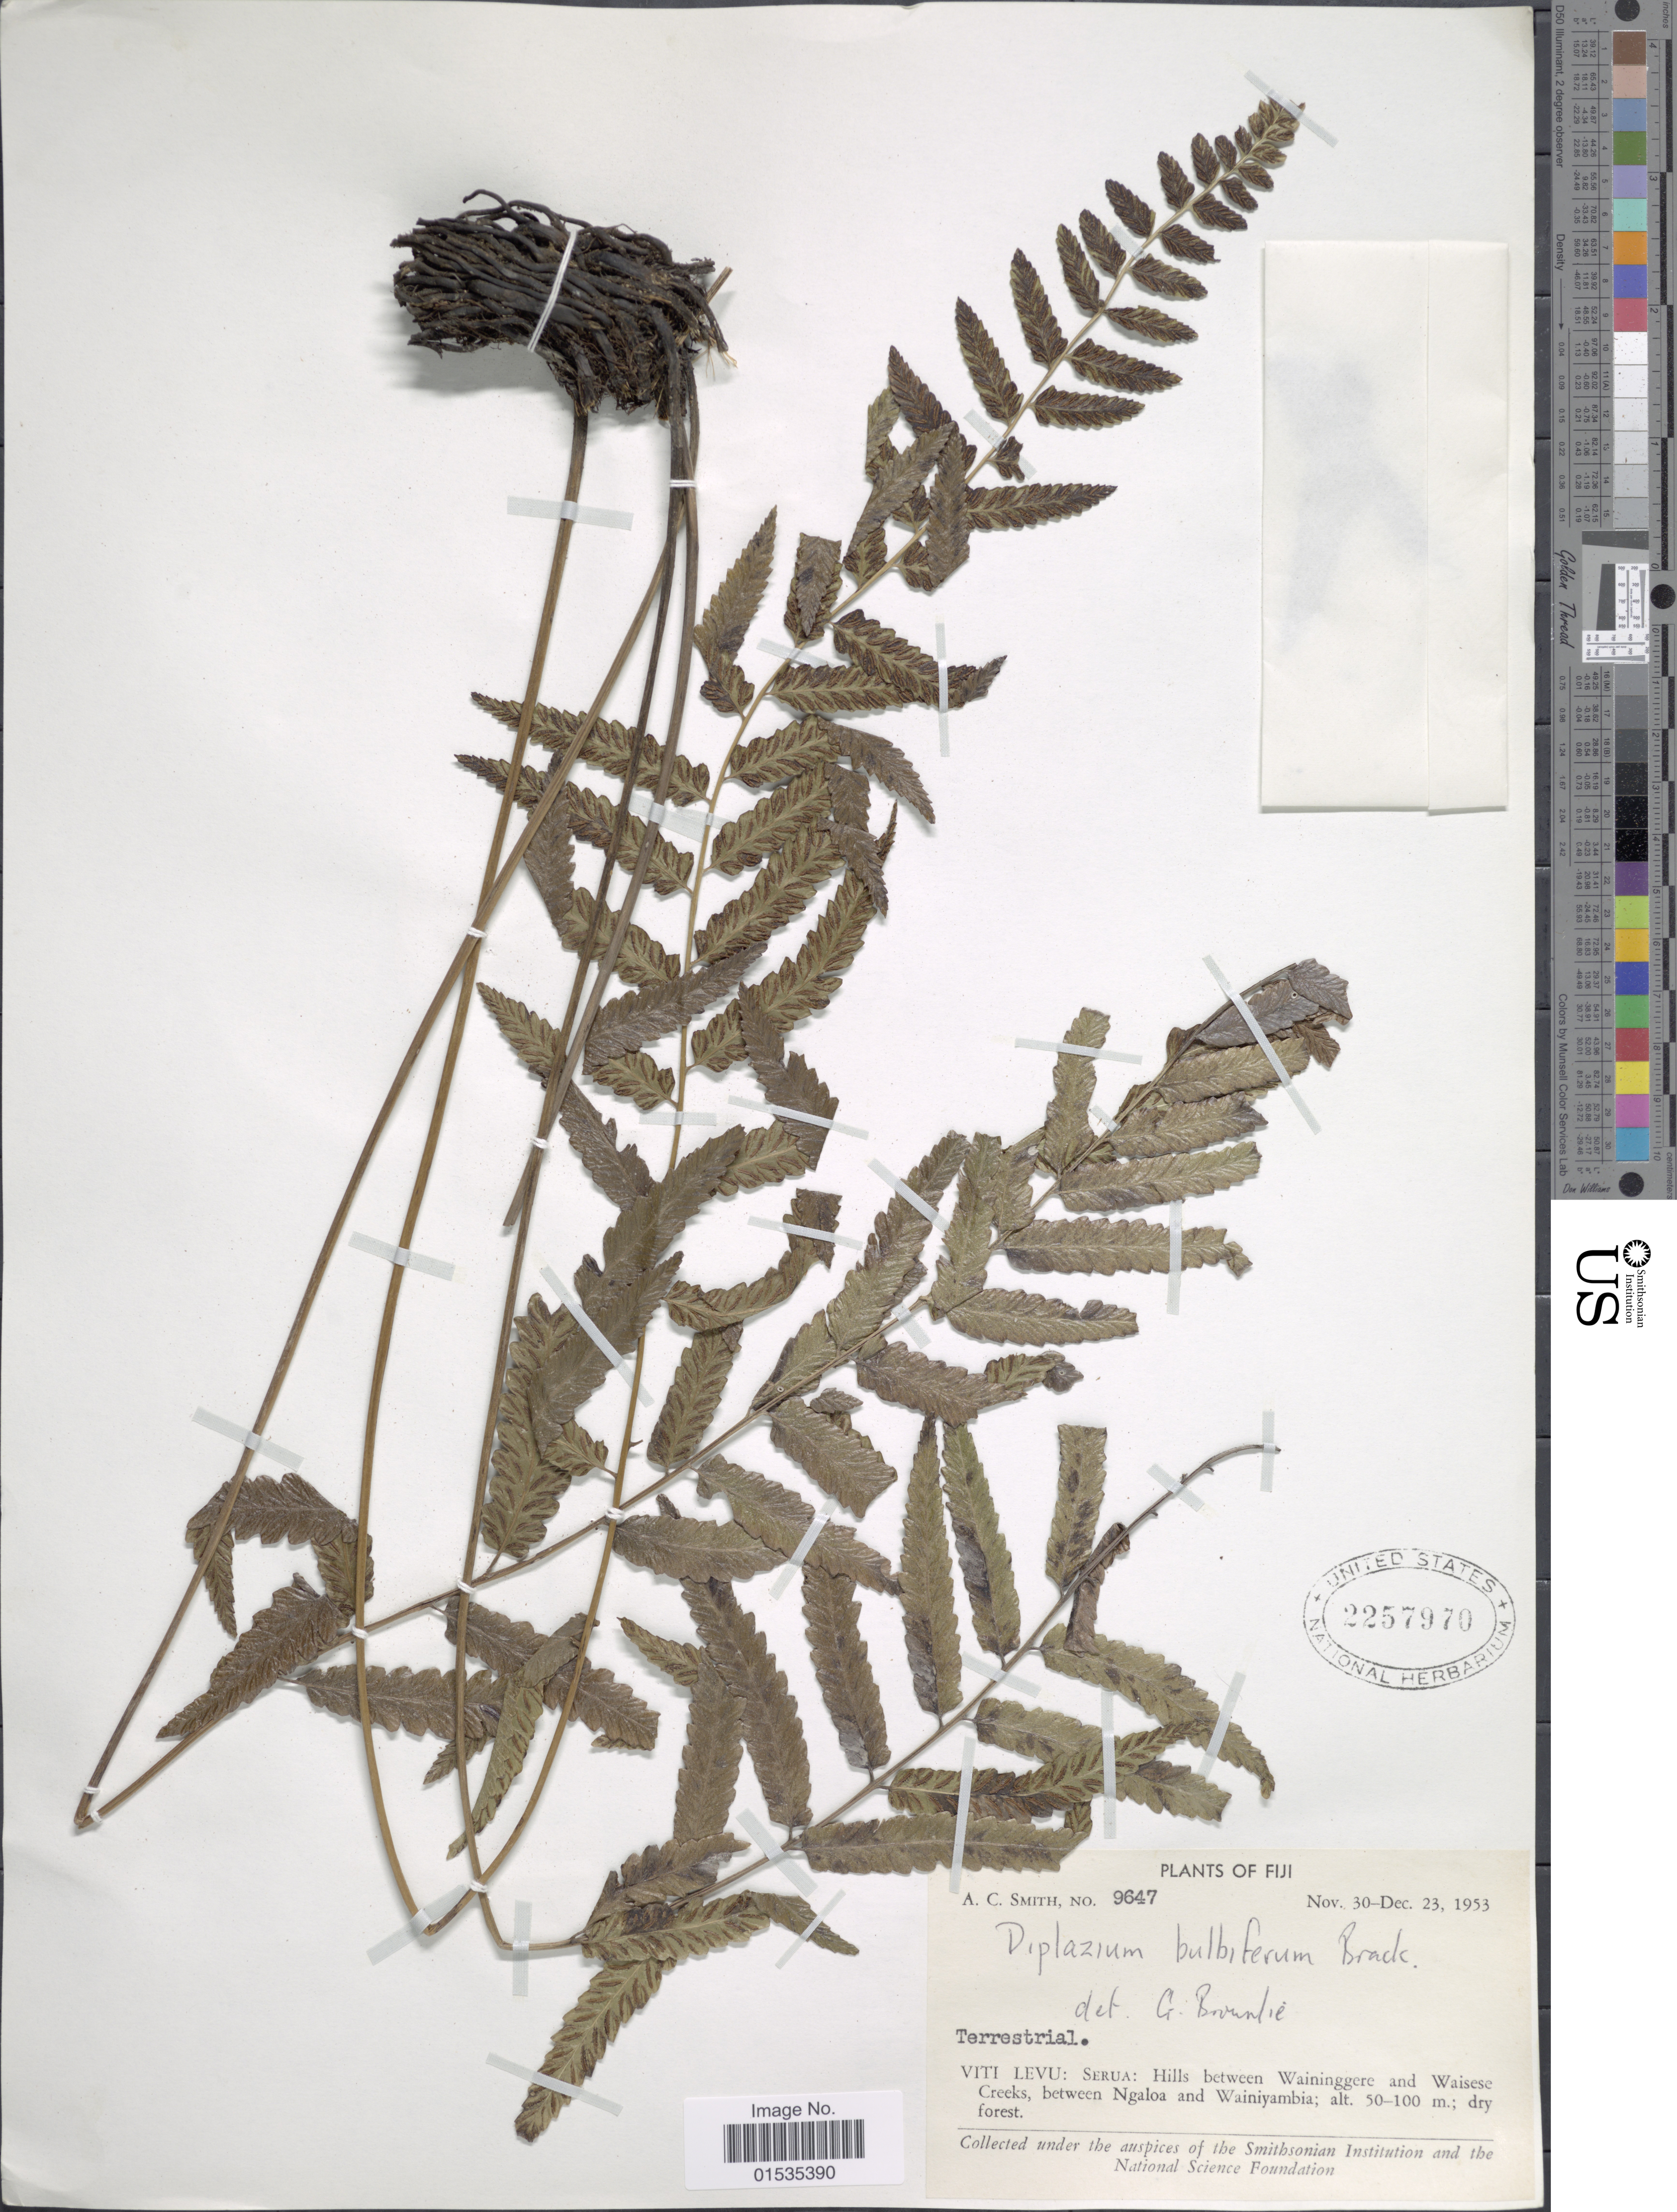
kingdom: Plantae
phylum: Tracheophyta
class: Polypodiopsida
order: Polypodiales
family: Athyriaceae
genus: Diplazium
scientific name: Diplazium bulbiferum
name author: Brack. in Wilkes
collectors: A. C. Smith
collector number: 9647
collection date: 1953-11-30/1953-12-23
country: Fiji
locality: Viti Levu: Serua Hills Between Wainingere and Waisese Creeks, between Ngaloa and Wainiyambia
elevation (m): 50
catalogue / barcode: US 2257970